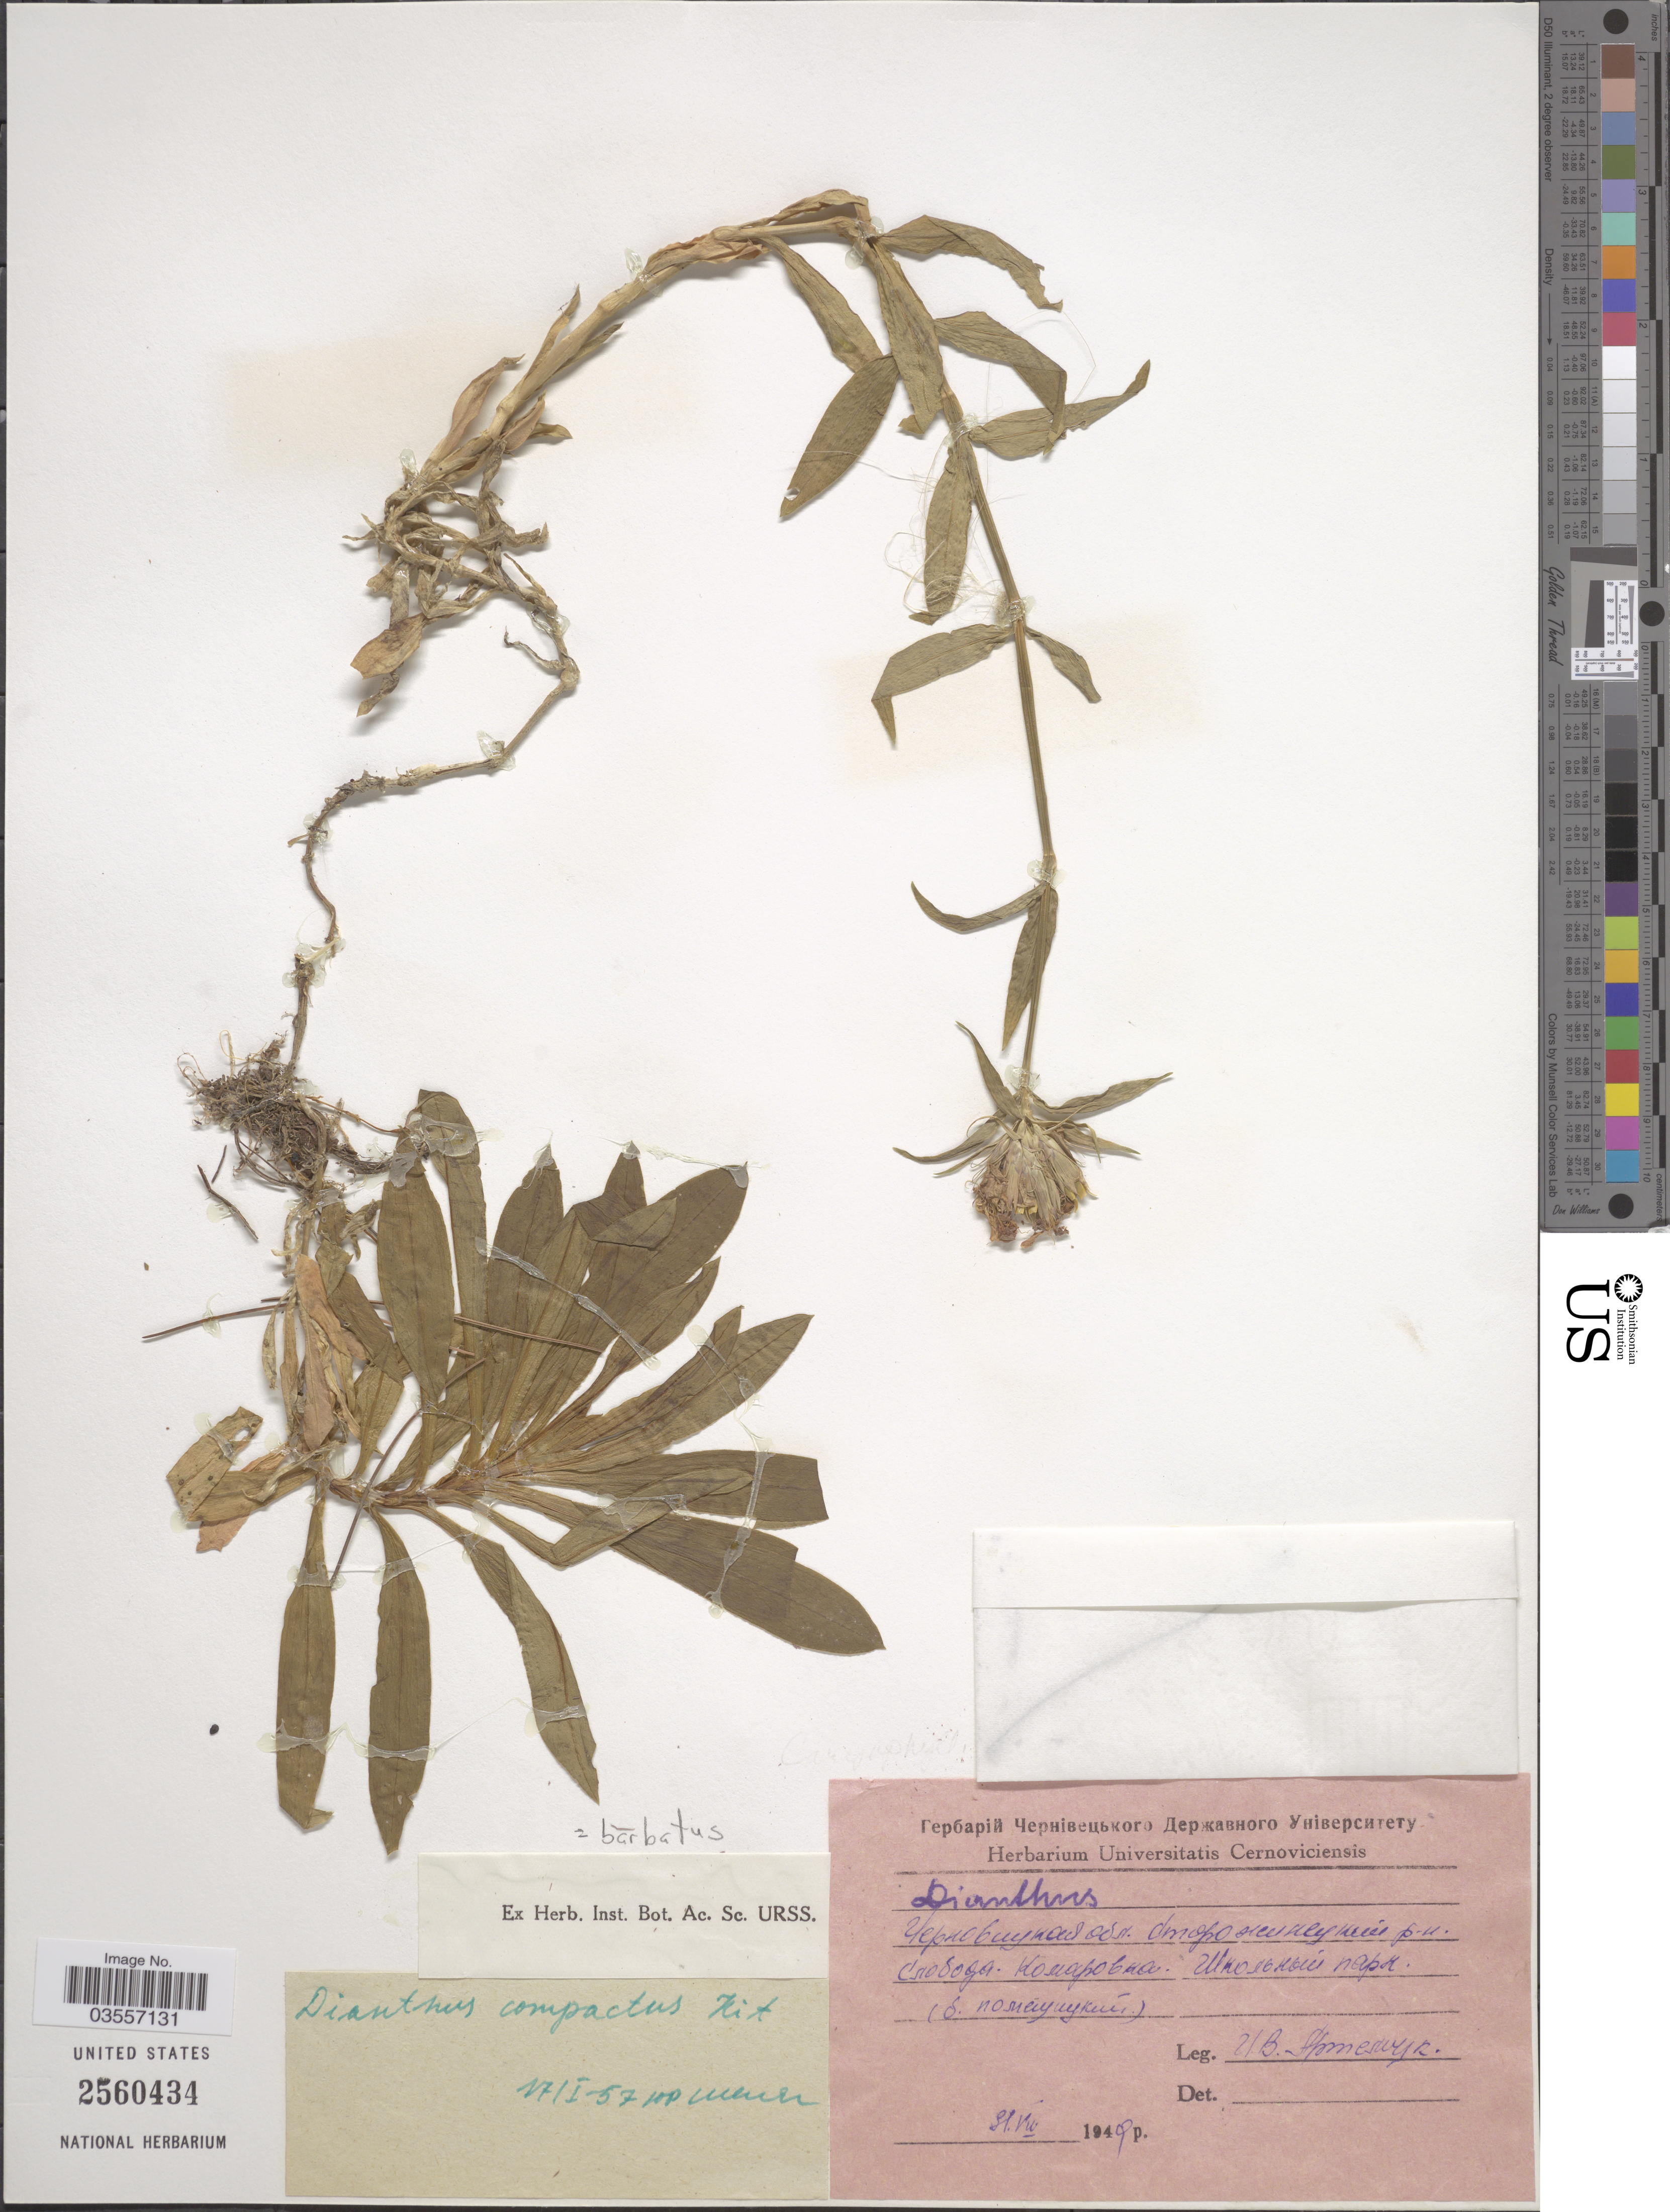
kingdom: Plantae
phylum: Tracheophyta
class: Magnoliopsida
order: Caryophyllales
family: Caryophyllaceae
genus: Dianthus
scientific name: Dianthus barbatus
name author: L.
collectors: I. Artemchuk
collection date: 1949-07-31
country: Ukraine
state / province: Chernivtsi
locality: village Komarovka.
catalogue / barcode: US 2560434